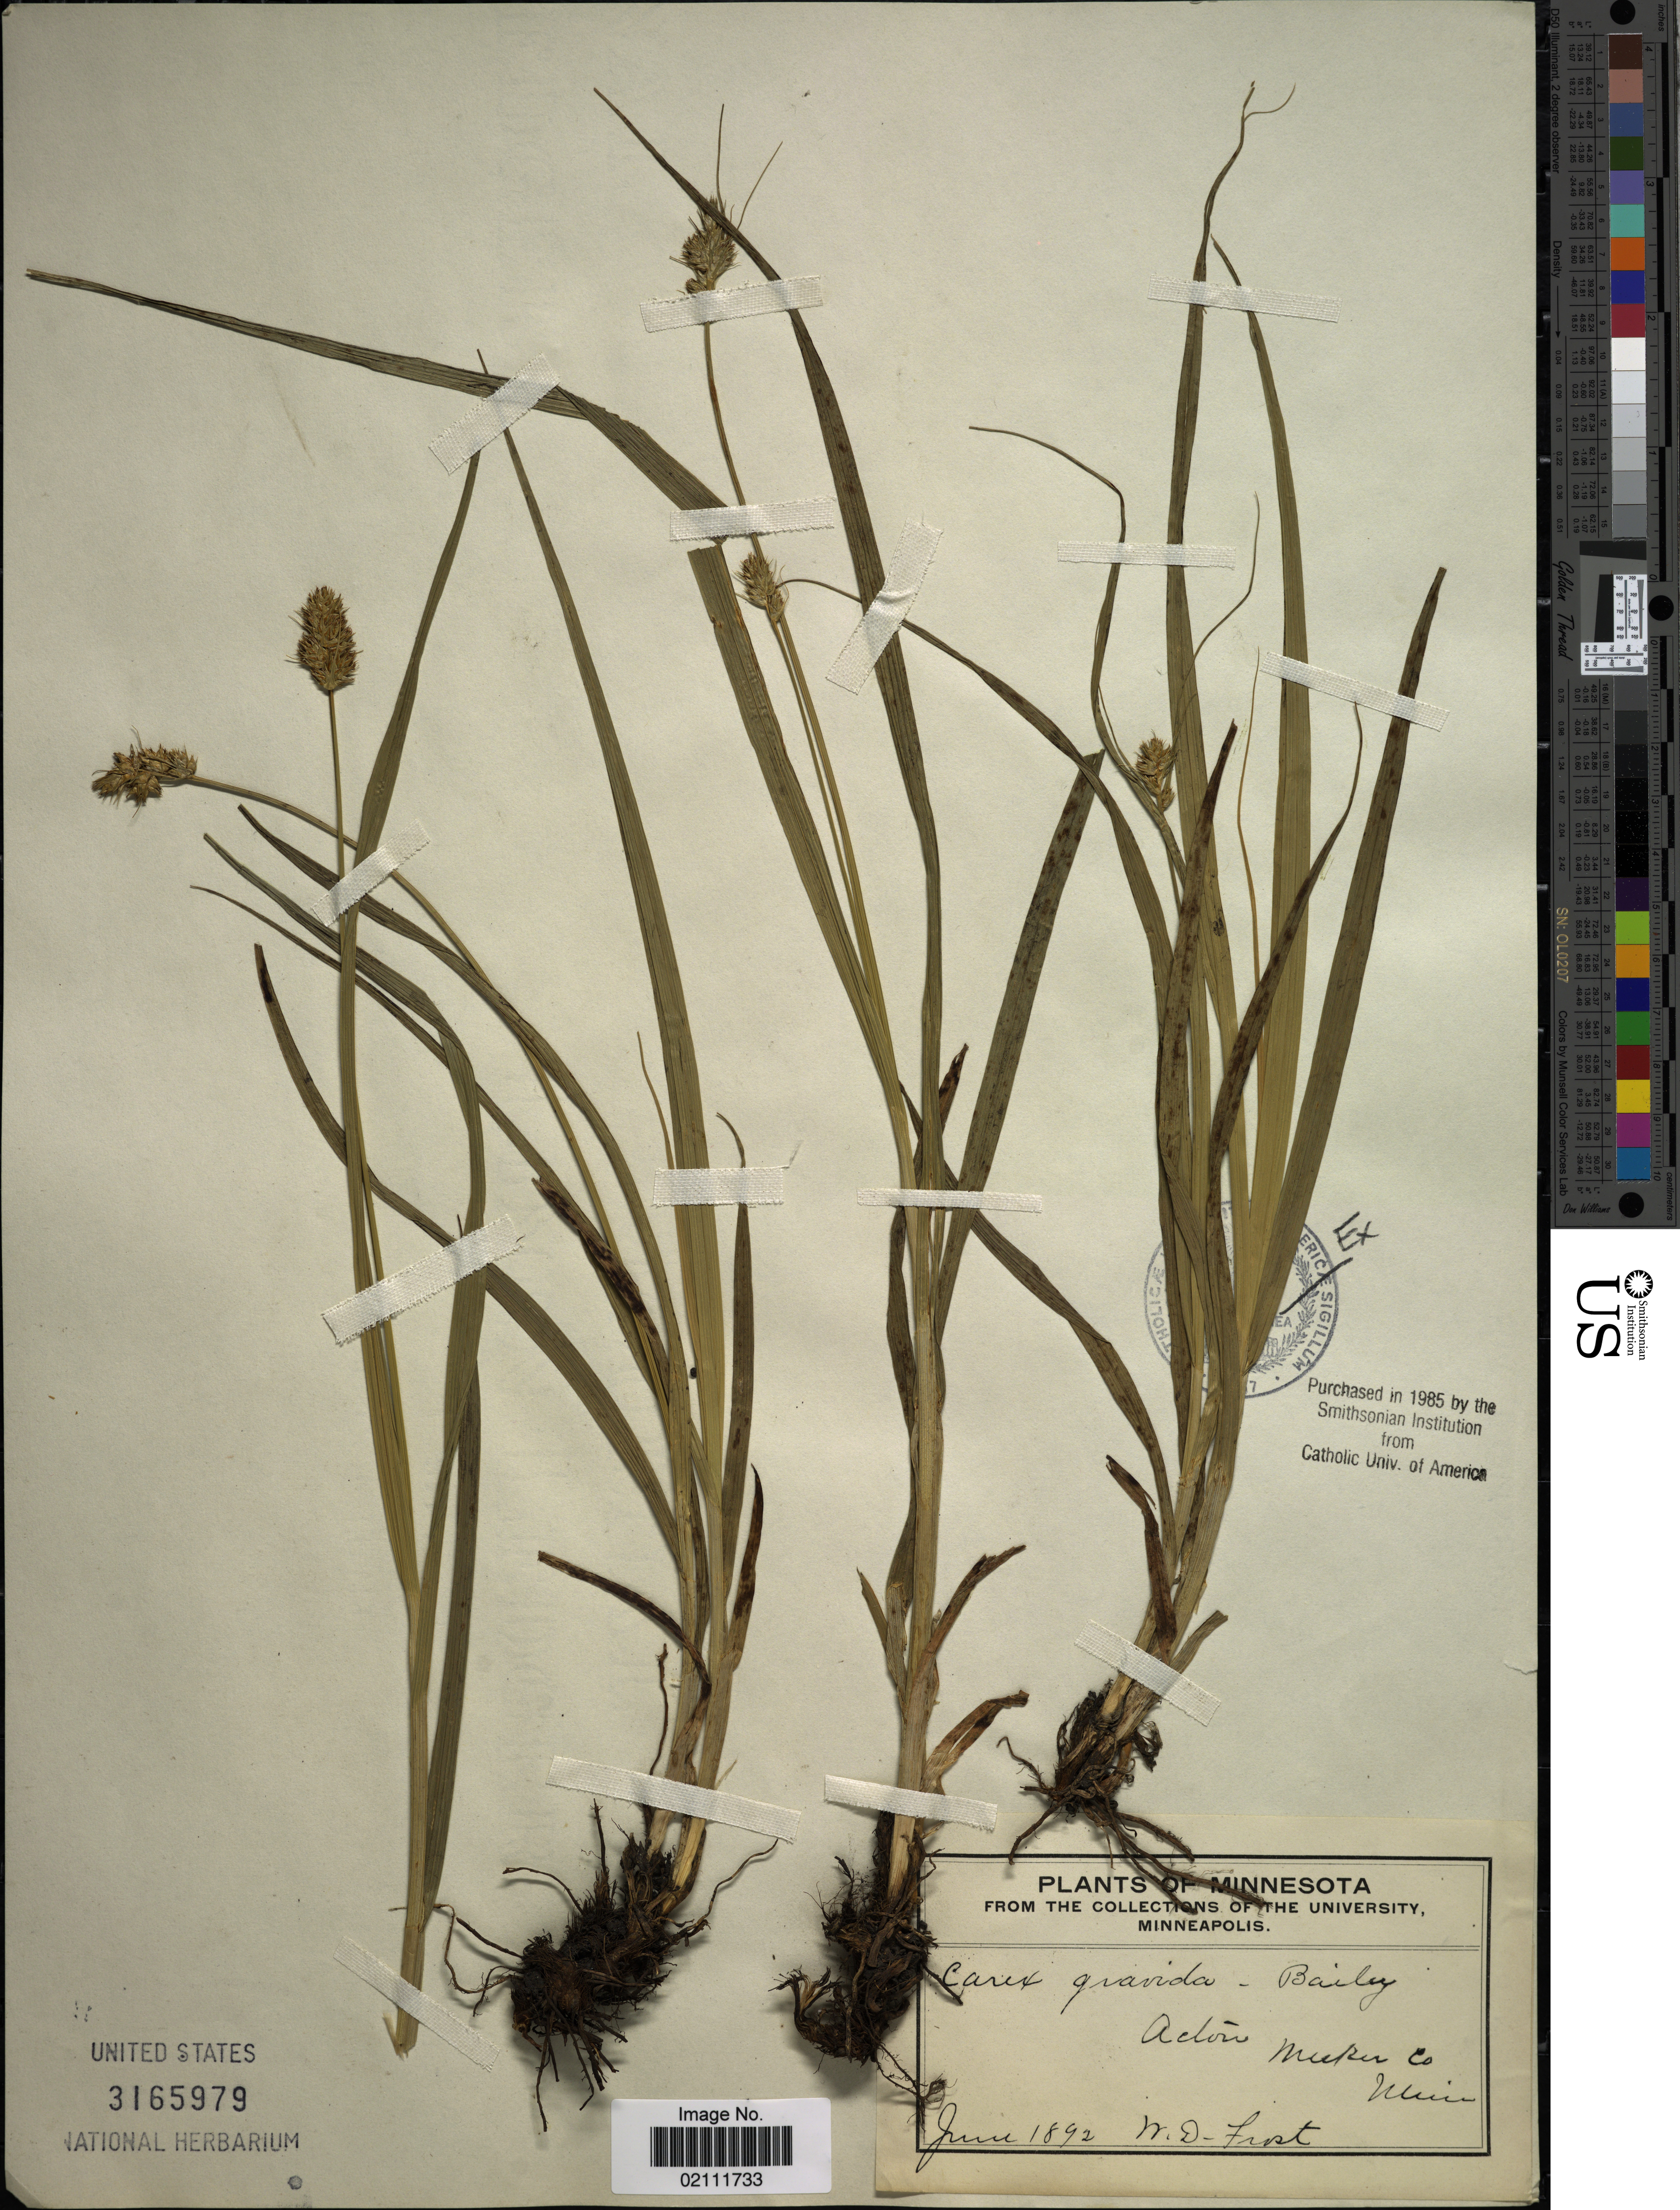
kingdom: Plantae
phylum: Tracheophyta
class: Liliopsida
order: Poales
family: Cyperaceae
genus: Carex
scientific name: Carex gravida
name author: L.H. Bailey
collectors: W. Frost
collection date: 1892-06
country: United States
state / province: Minnesota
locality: Acton, Mucker Co.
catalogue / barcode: US 3165979